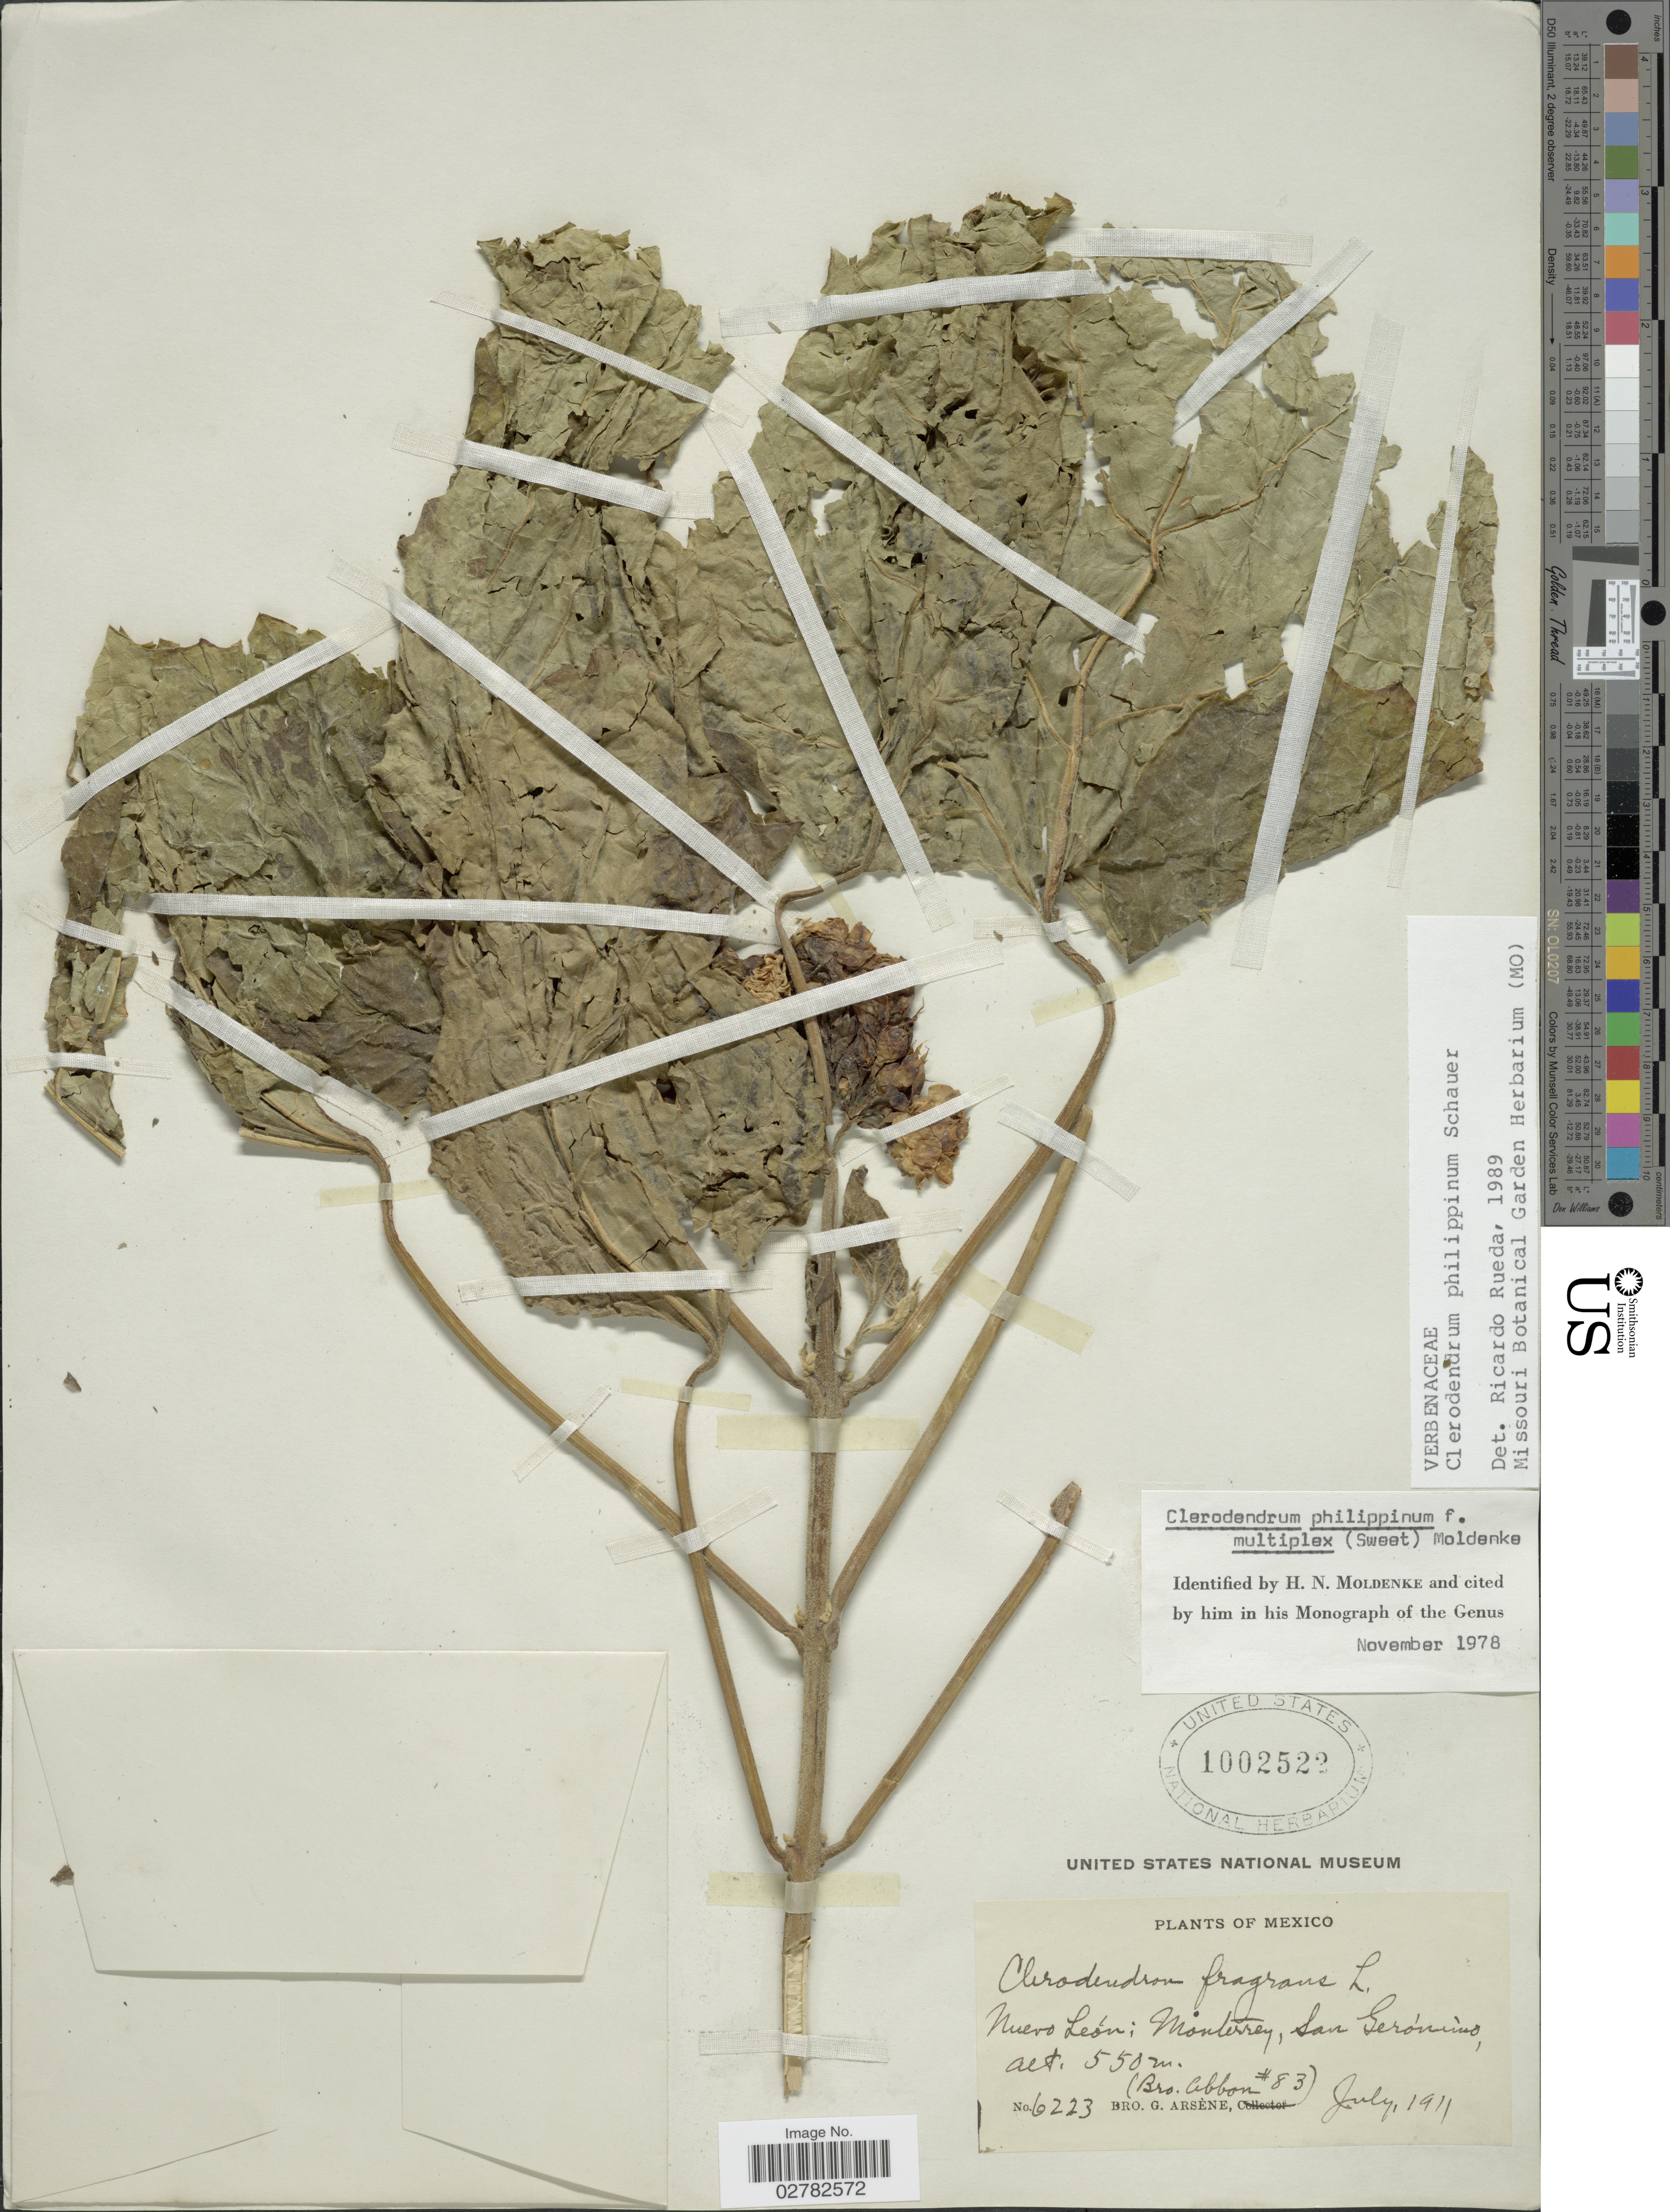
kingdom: Plantae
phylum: Tracheophyta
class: Magnoliopsida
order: Lamiales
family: Lamiaceae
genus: Clerodendrum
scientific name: Clerodendrum philippinense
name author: Elmer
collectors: Bro. G. Arsène & Bro. Abbon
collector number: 6223/83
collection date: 1911-07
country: Mexico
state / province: Nuevo León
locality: San Gerónimo [San Jerónimo]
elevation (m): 550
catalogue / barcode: US 1002522